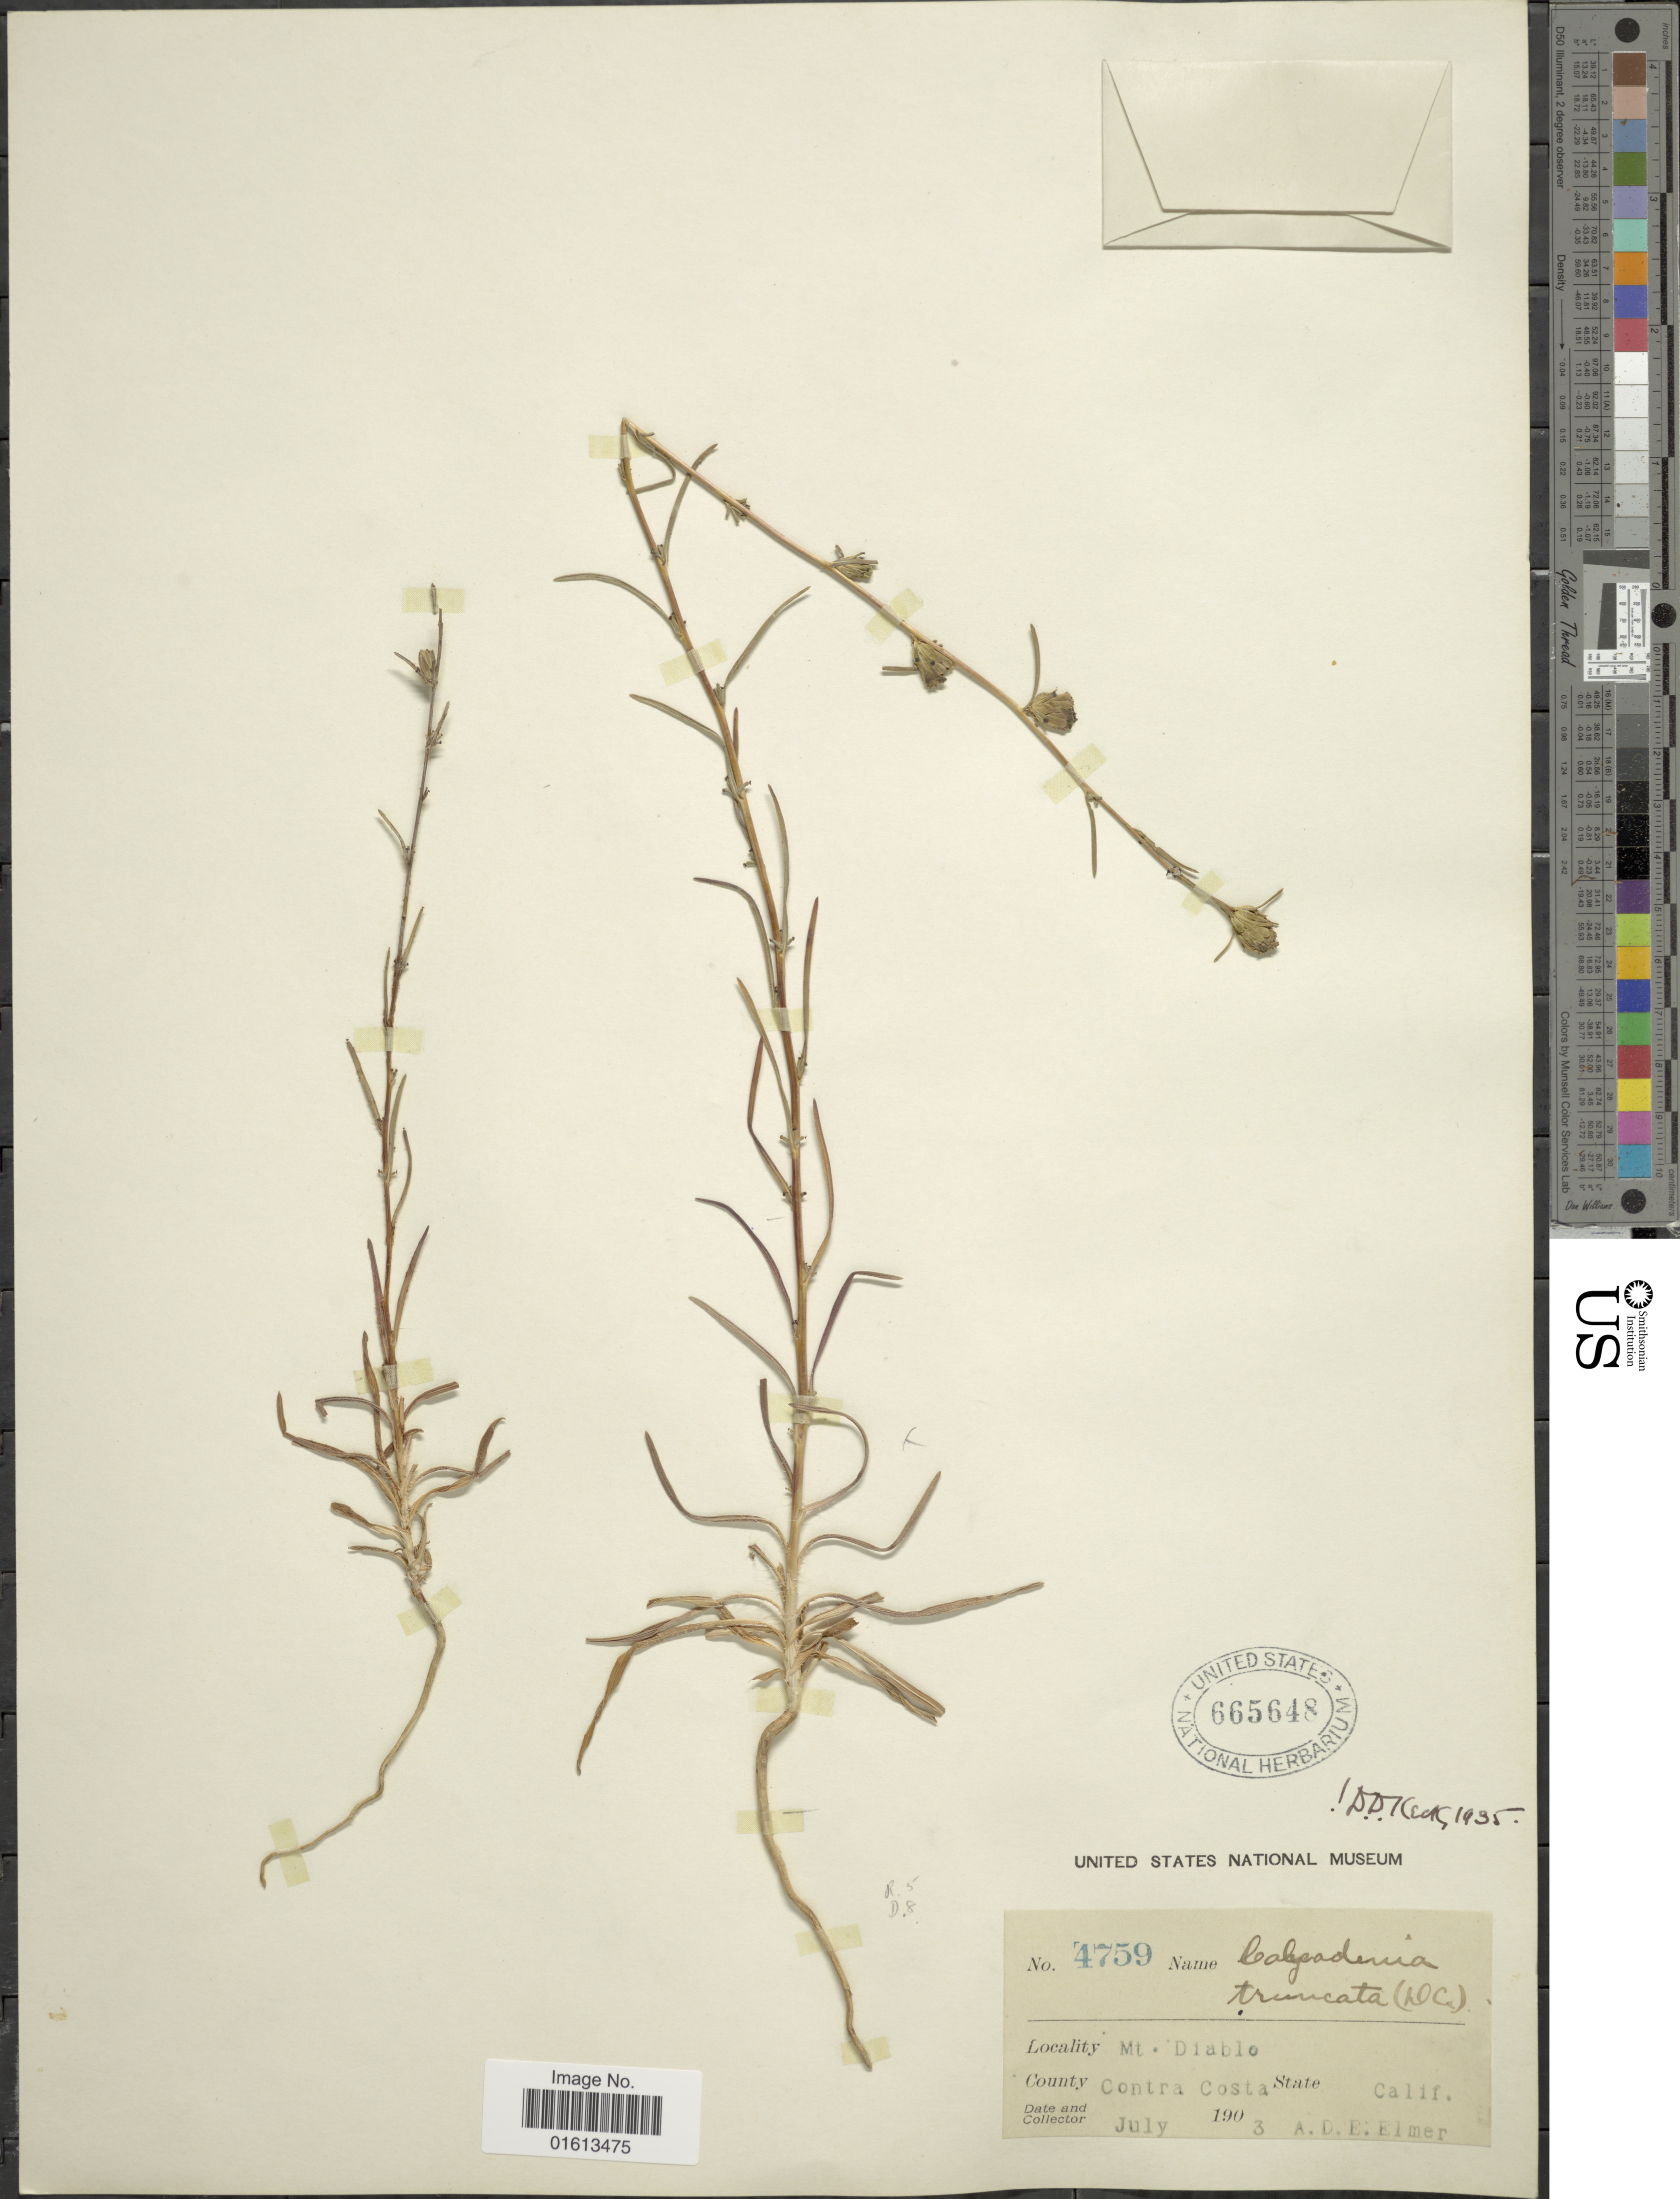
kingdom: Plantae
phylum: Tracheophyta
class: Magnoliopsida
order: Asterales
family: Asteraceae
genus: Calycadenia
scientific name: Calycadenia truncata subsp. truncata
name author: DC.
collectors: A. D. E. Elmer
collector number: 4759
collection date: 1903-07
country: United States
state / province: California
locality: Mt. Diablo, Contra Costa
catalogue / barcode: US 665648